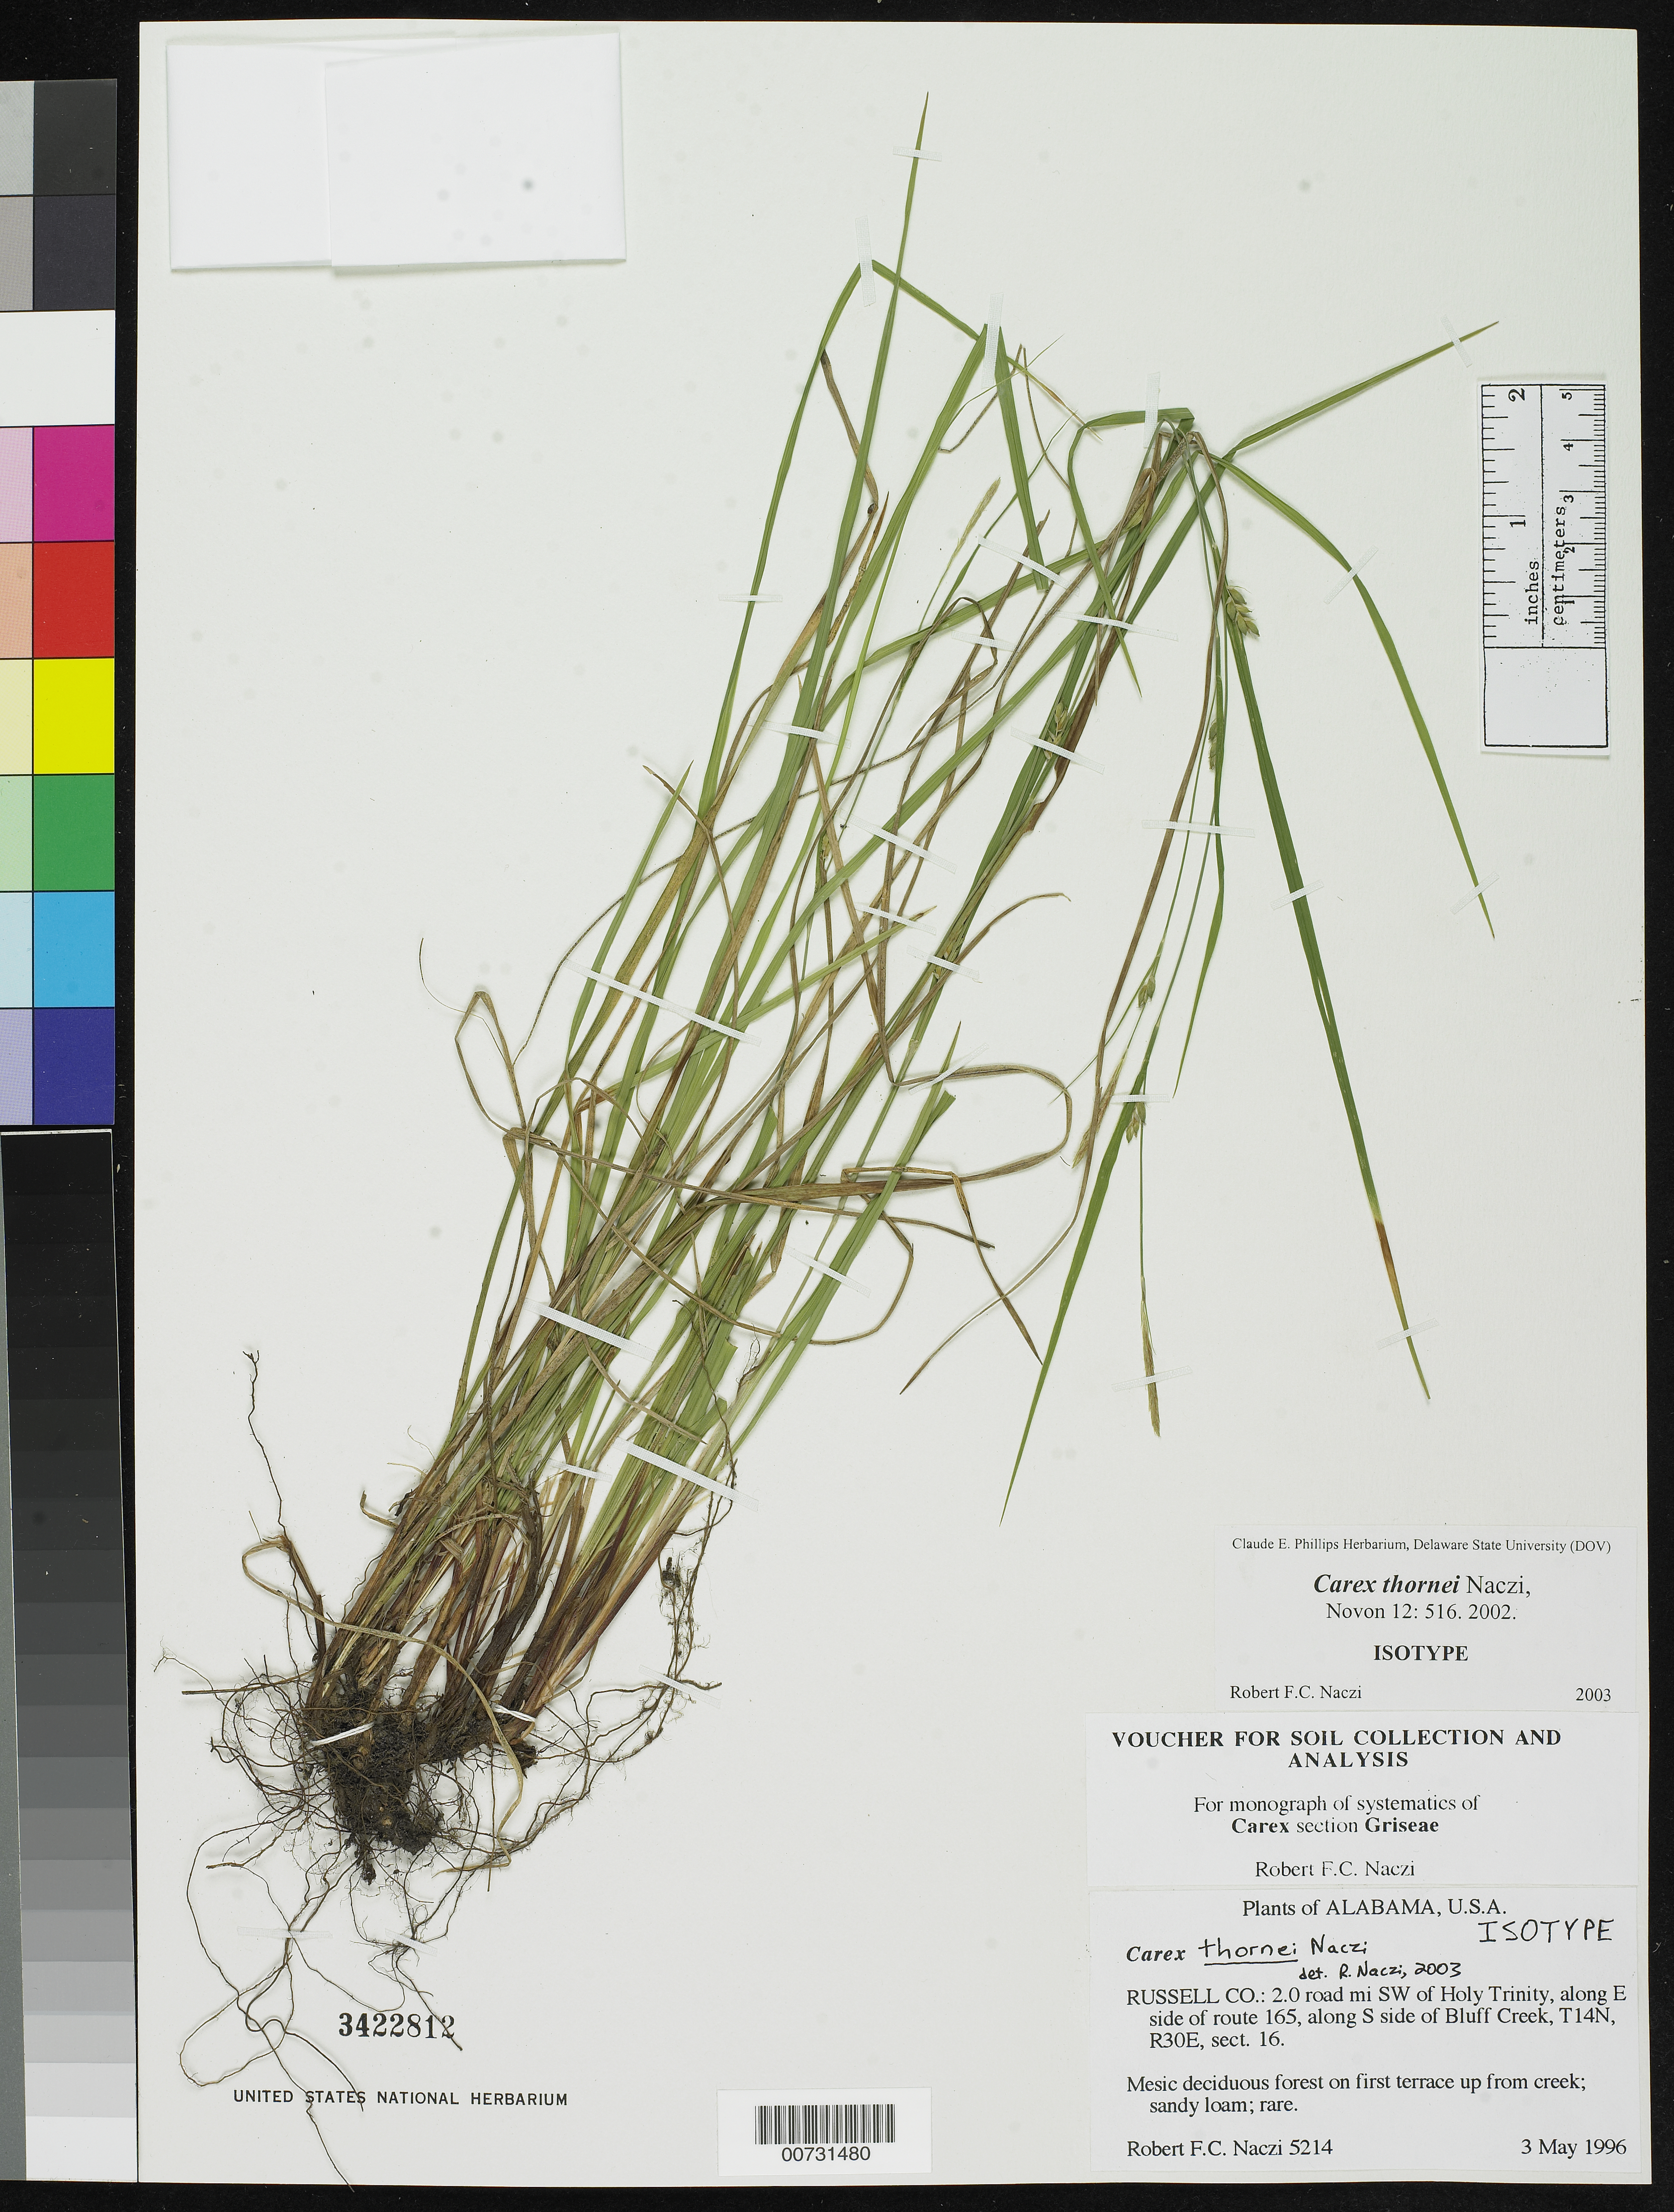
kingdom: Plantae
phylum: Tracheophyta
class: Liliopsida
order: Poales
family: Cyperaceae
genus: Carex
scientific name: Carex thornei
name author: Naczi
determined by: Naczi, R. F. C.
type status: Isotype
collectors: R. F. C. Naczi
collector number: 5214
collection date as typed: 03 May 1996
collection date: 1996-05-03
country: United States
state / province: Alabama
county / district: Russell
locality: Russell Co.: 2.0 road mi SW of Holy Trinity, along E side of route 165, along S side of Bluff Creek, T14N, R30E, sect. 16.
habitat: Mesic deciduous forest on first terrace up from creek; sandy loam.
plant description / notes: Holotype at DOV.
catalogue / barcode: US 3422812